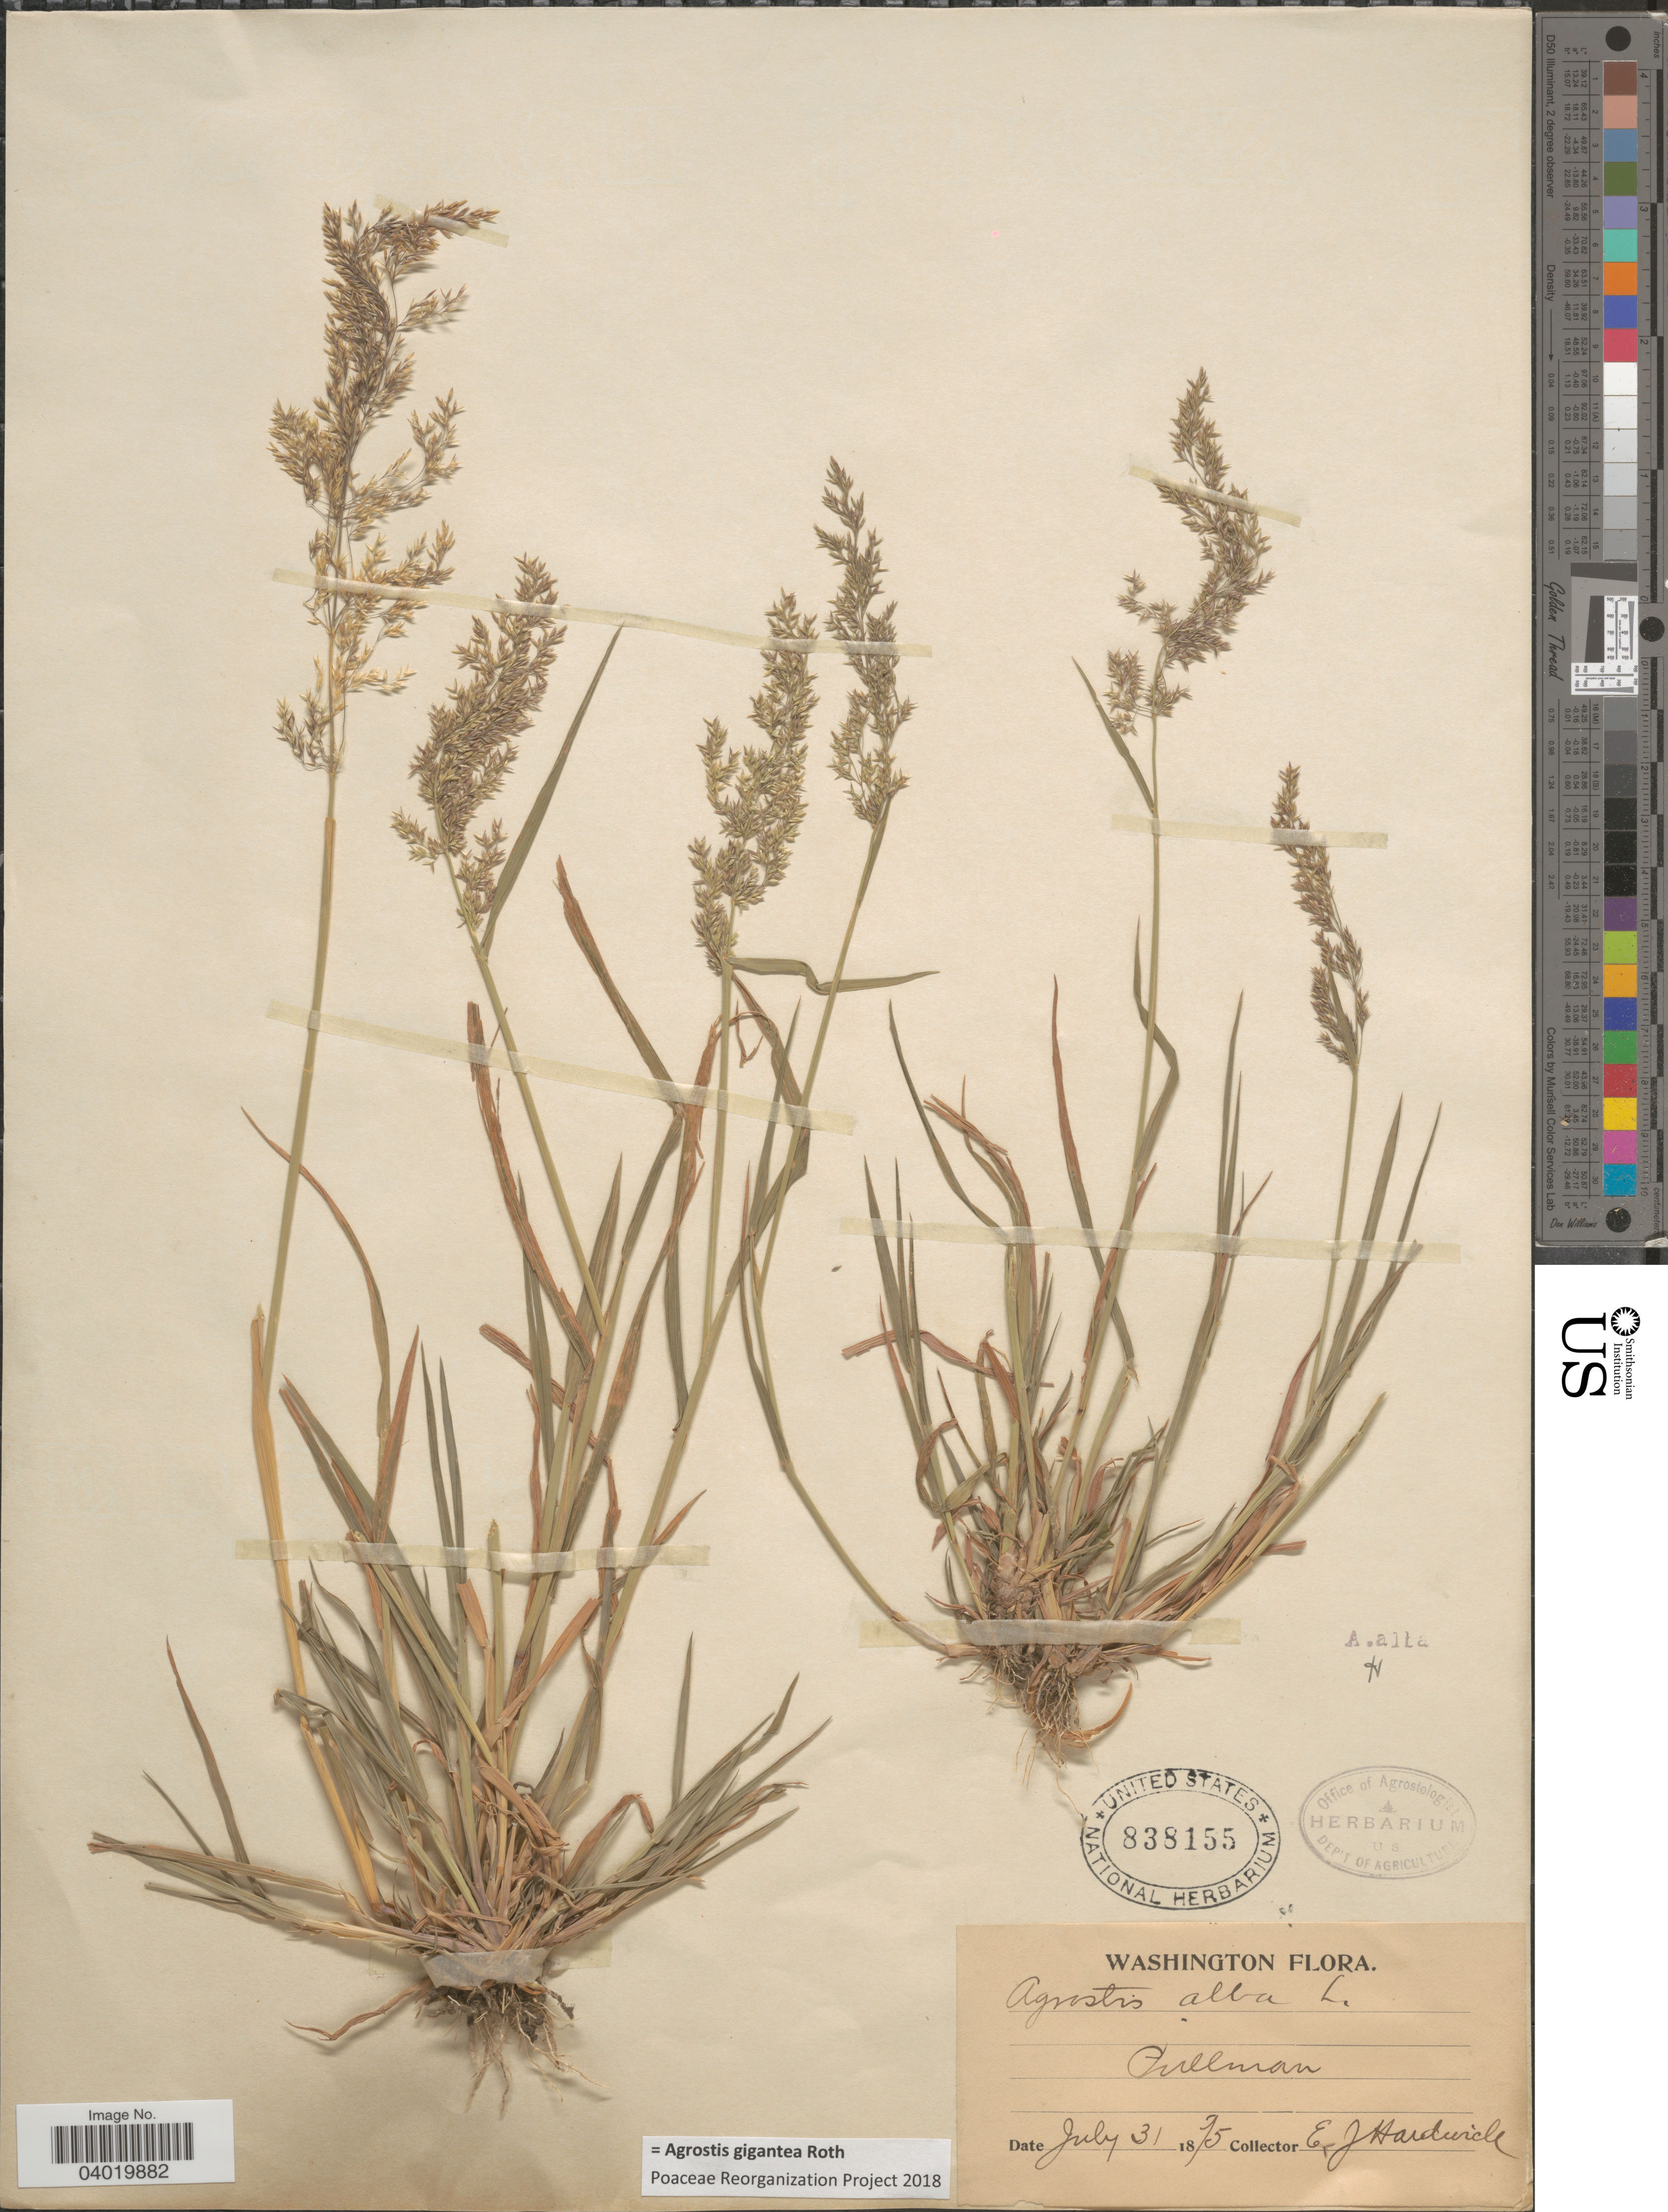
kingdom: Plantae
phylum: Tracheophyta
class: Liliopsida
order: Poales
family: Poaceae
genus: Agrostis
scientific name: Agrostis gigantea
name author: Roth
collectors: E. Hardwick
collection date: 1875-07-31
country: United States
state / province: Washington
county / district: Whitman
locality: Pullman.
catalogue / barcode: US 838155